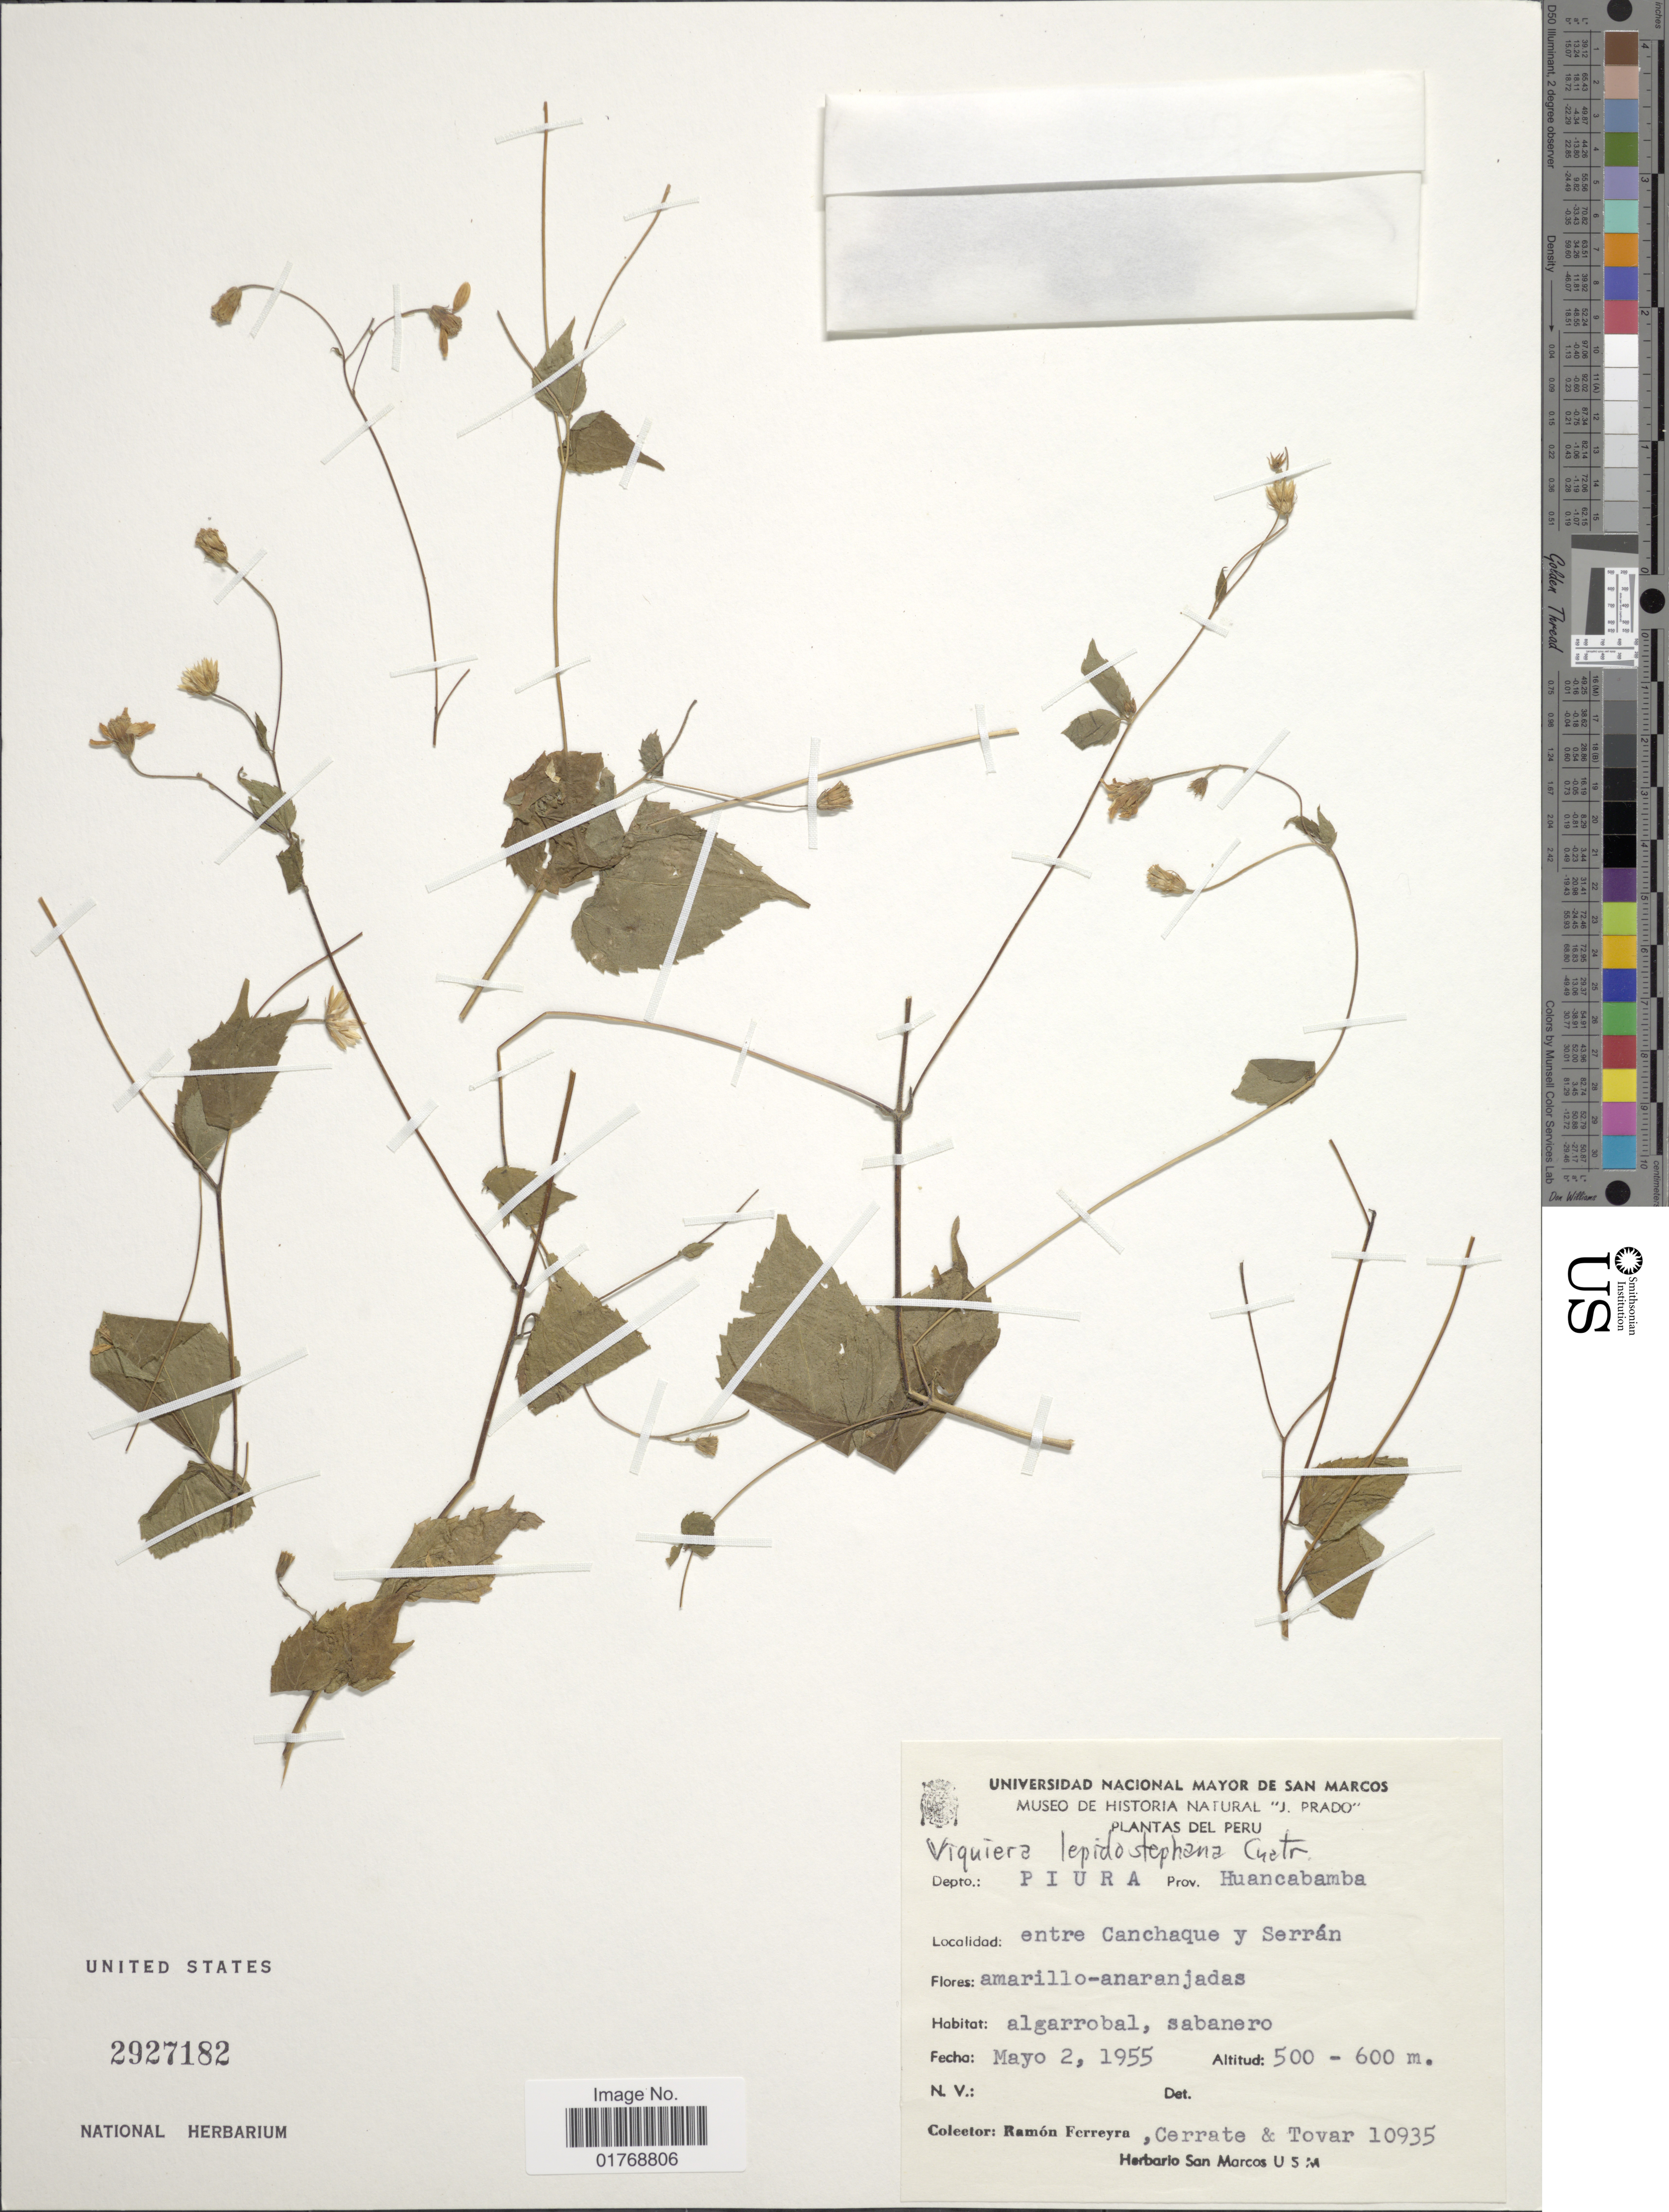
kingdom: Plantae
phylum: Tracheophyta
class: Magnoliopsida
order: Asterales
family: Asteraceae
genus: Viguiera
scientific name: Viguiera mucronata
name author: Blake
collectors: R. A. Ferreyra, -. Cerrate & -. Tovar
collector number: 10935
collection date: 1955-05-02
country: Peru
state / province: Piura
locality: Depto.: Piura. Prov. Huancabamba. Entre Canchaque y Serrán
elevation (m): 500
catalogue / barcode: US 2927182